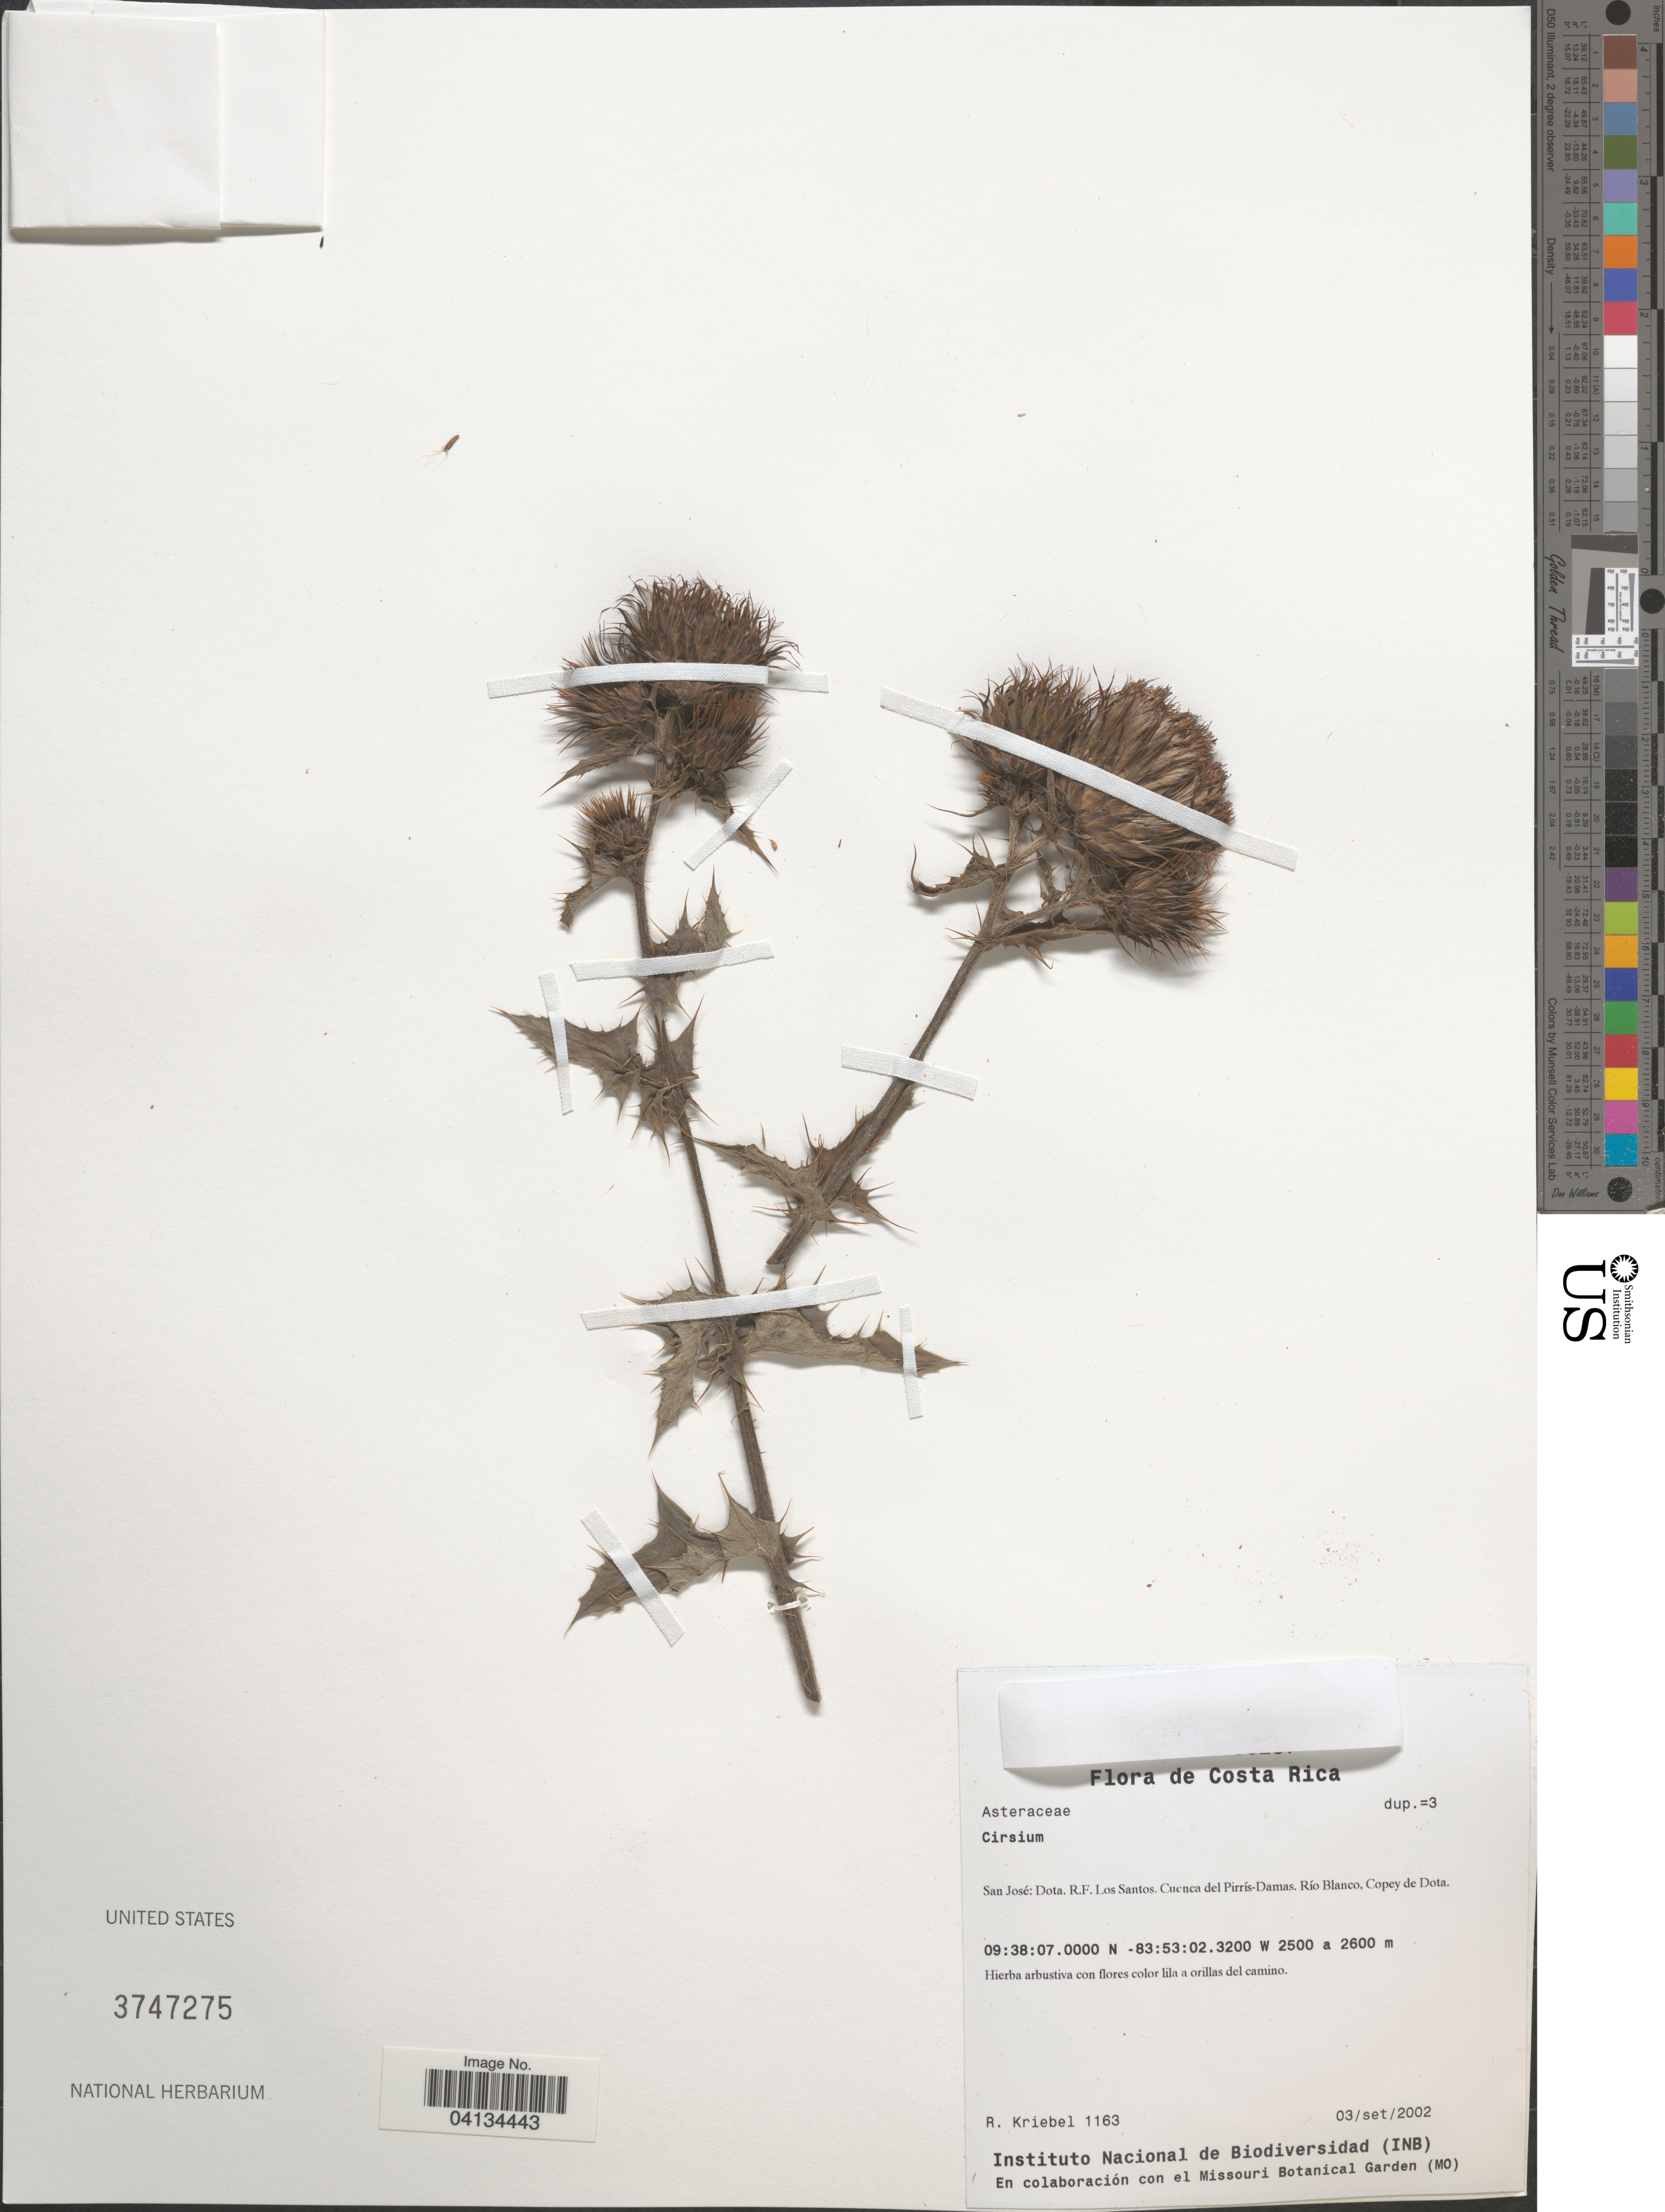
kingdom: Plantae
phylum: Tracheophyta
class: Magnoliopsida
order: Asterales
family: Asteraceae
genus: Cirsium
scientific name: Cirsium sp.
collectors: R. Kriebel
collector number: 1163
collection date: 2002-09-03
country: Costa Rica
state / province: San José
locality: Dota. R.F. Los Santos. Cuenca del Pirrís-Damas. Río Blanco, Copey de Dota.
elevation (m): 2500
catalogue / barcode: US 3747275